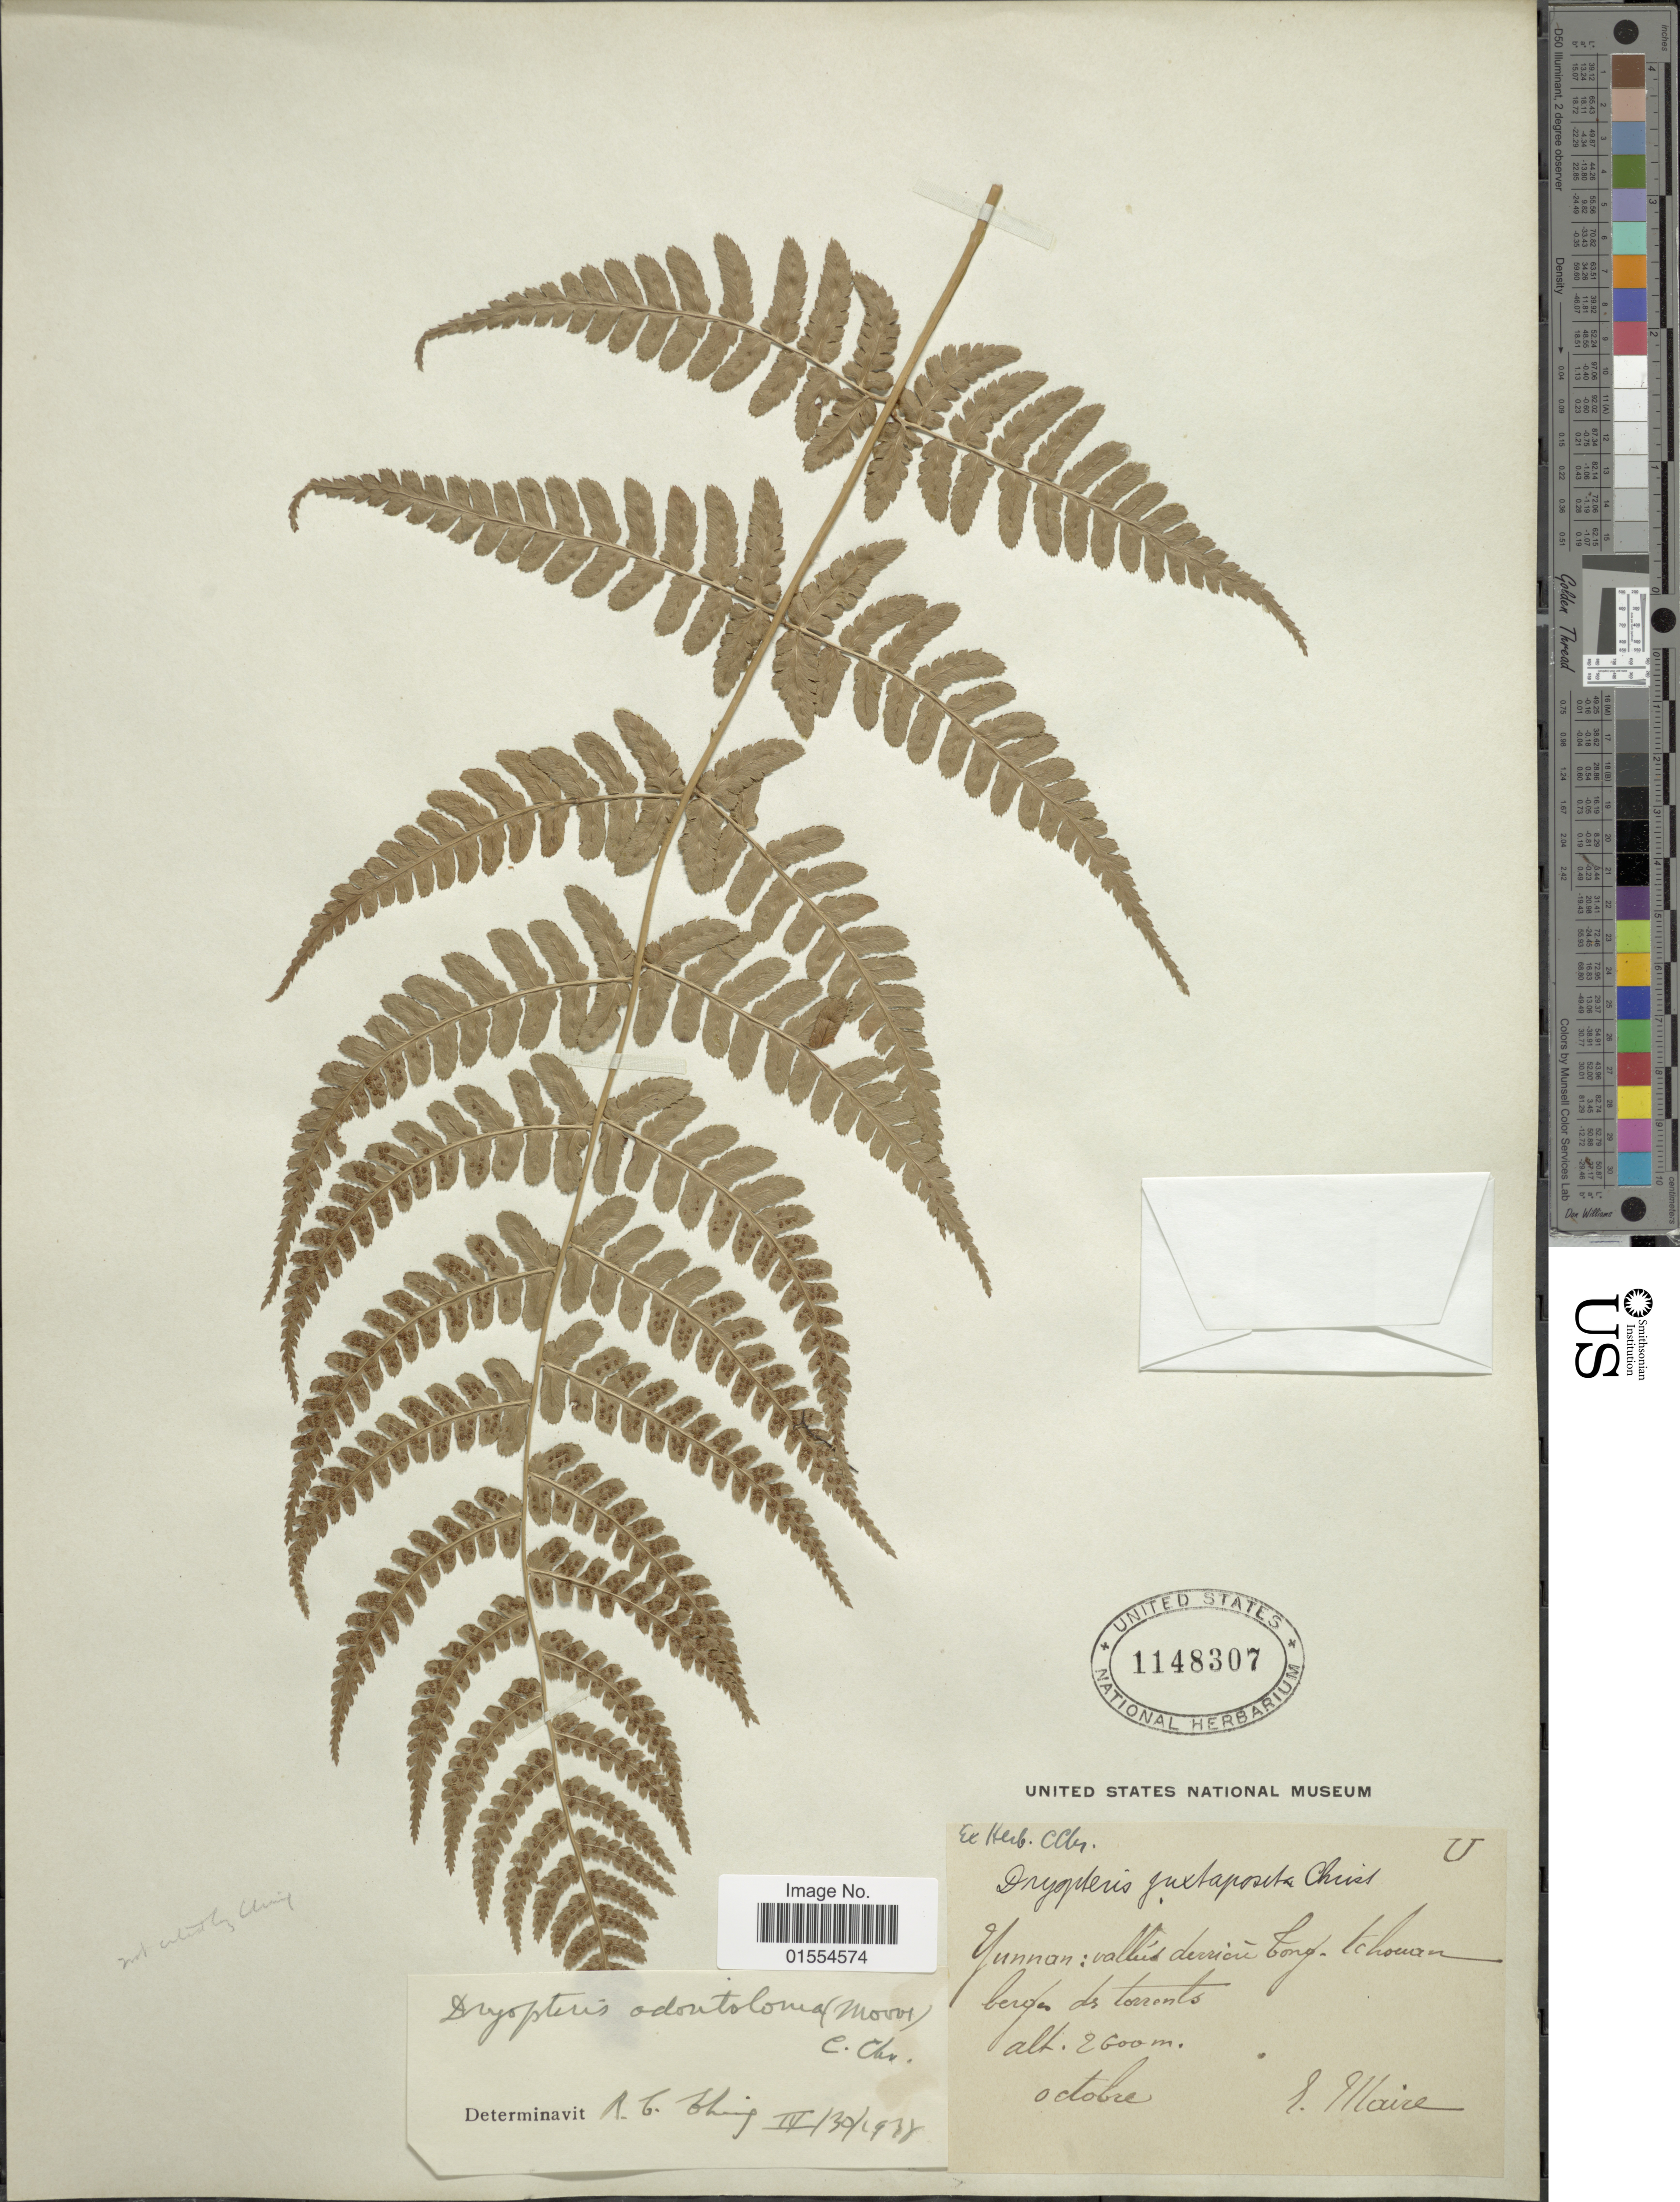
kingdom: Plantae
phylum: Tracheophyta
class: Polypodiopsida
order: Polypodiales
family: Dryopteridaceae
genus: Dryopteris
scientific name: Dryopteris odontoloma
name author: (Bedd.) C. Chr.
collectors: Maire, --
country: China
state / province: Yunnan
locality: Yunnan: vallus derricu long. Ichouan berfe dr torrents [interpreted]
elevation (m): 2600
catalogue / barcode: US 1148307